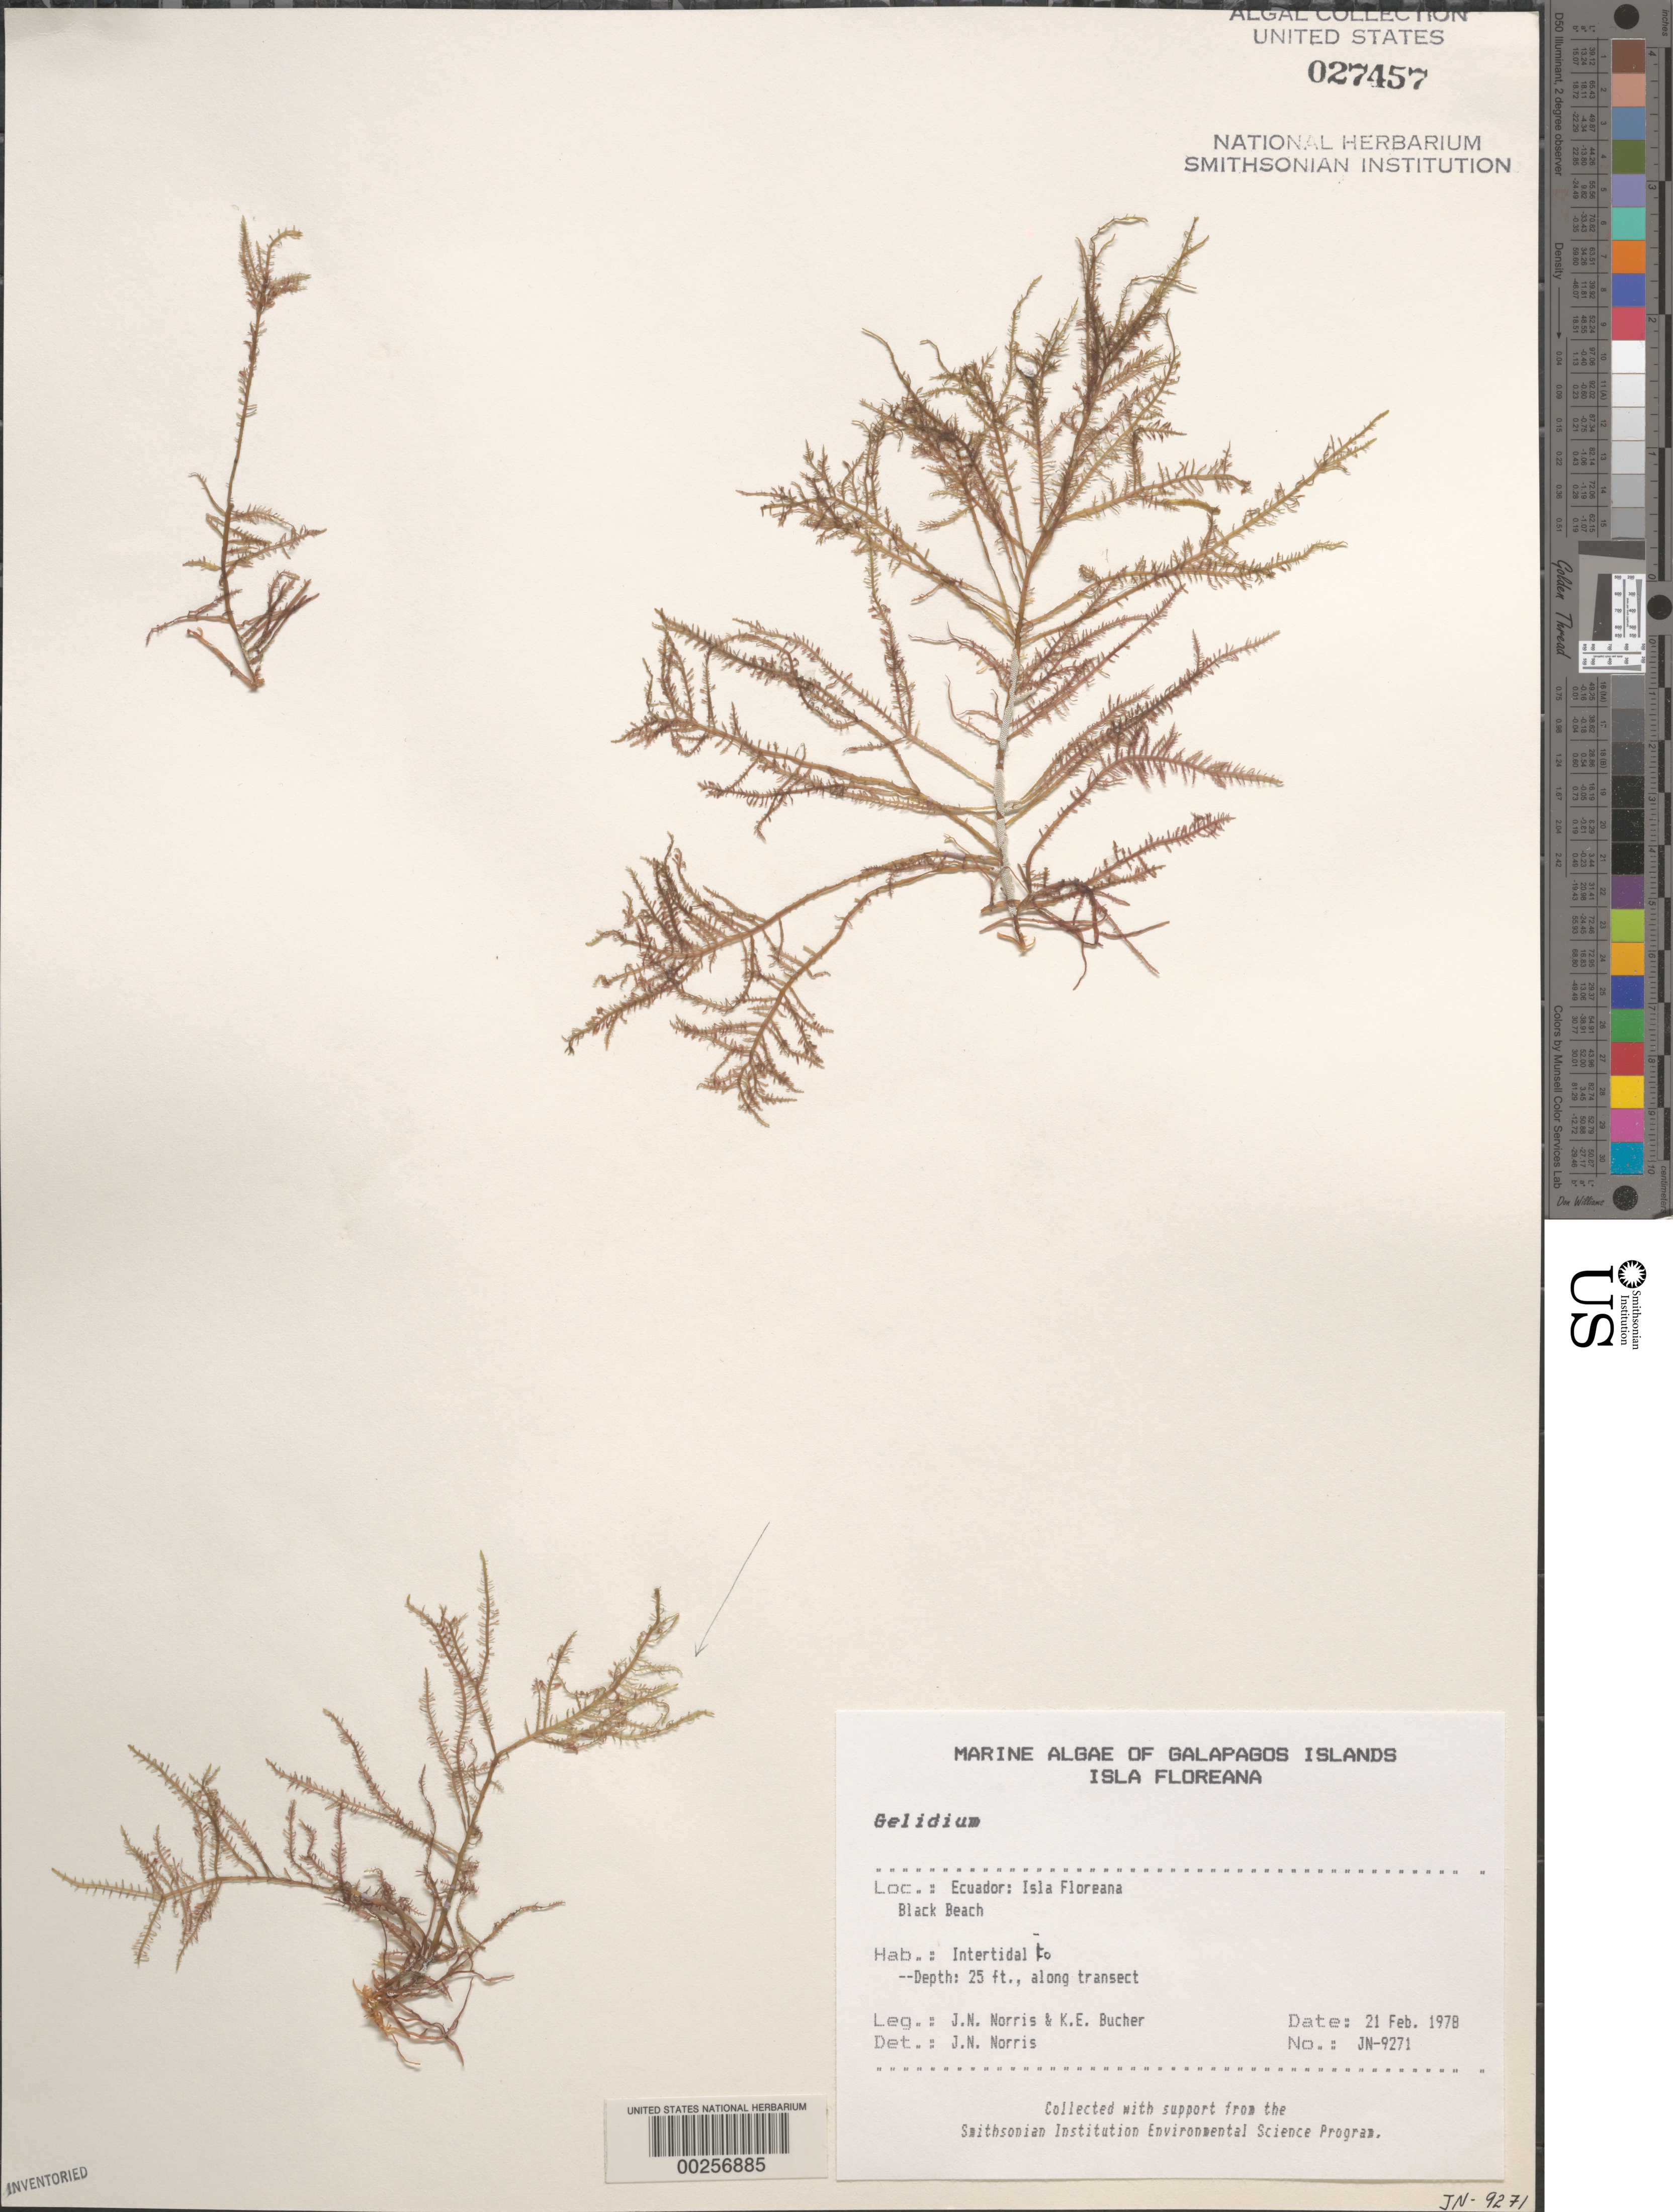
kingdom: Plantae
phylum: Rhodophyta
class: Florideophyceae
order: Gelidiales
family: Gelidiaceae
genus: Gelidium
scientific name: Gelidium sp.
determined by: Norris, James N.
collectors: J. N. Norris & K. E. Bucher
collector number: JN-9271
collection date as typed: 21 Feb 1978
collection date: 1978-02-21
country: Ecuador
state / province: Colón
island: Floreana [Charles, Santa Maria]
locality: Black Beach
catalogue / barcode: US 27457